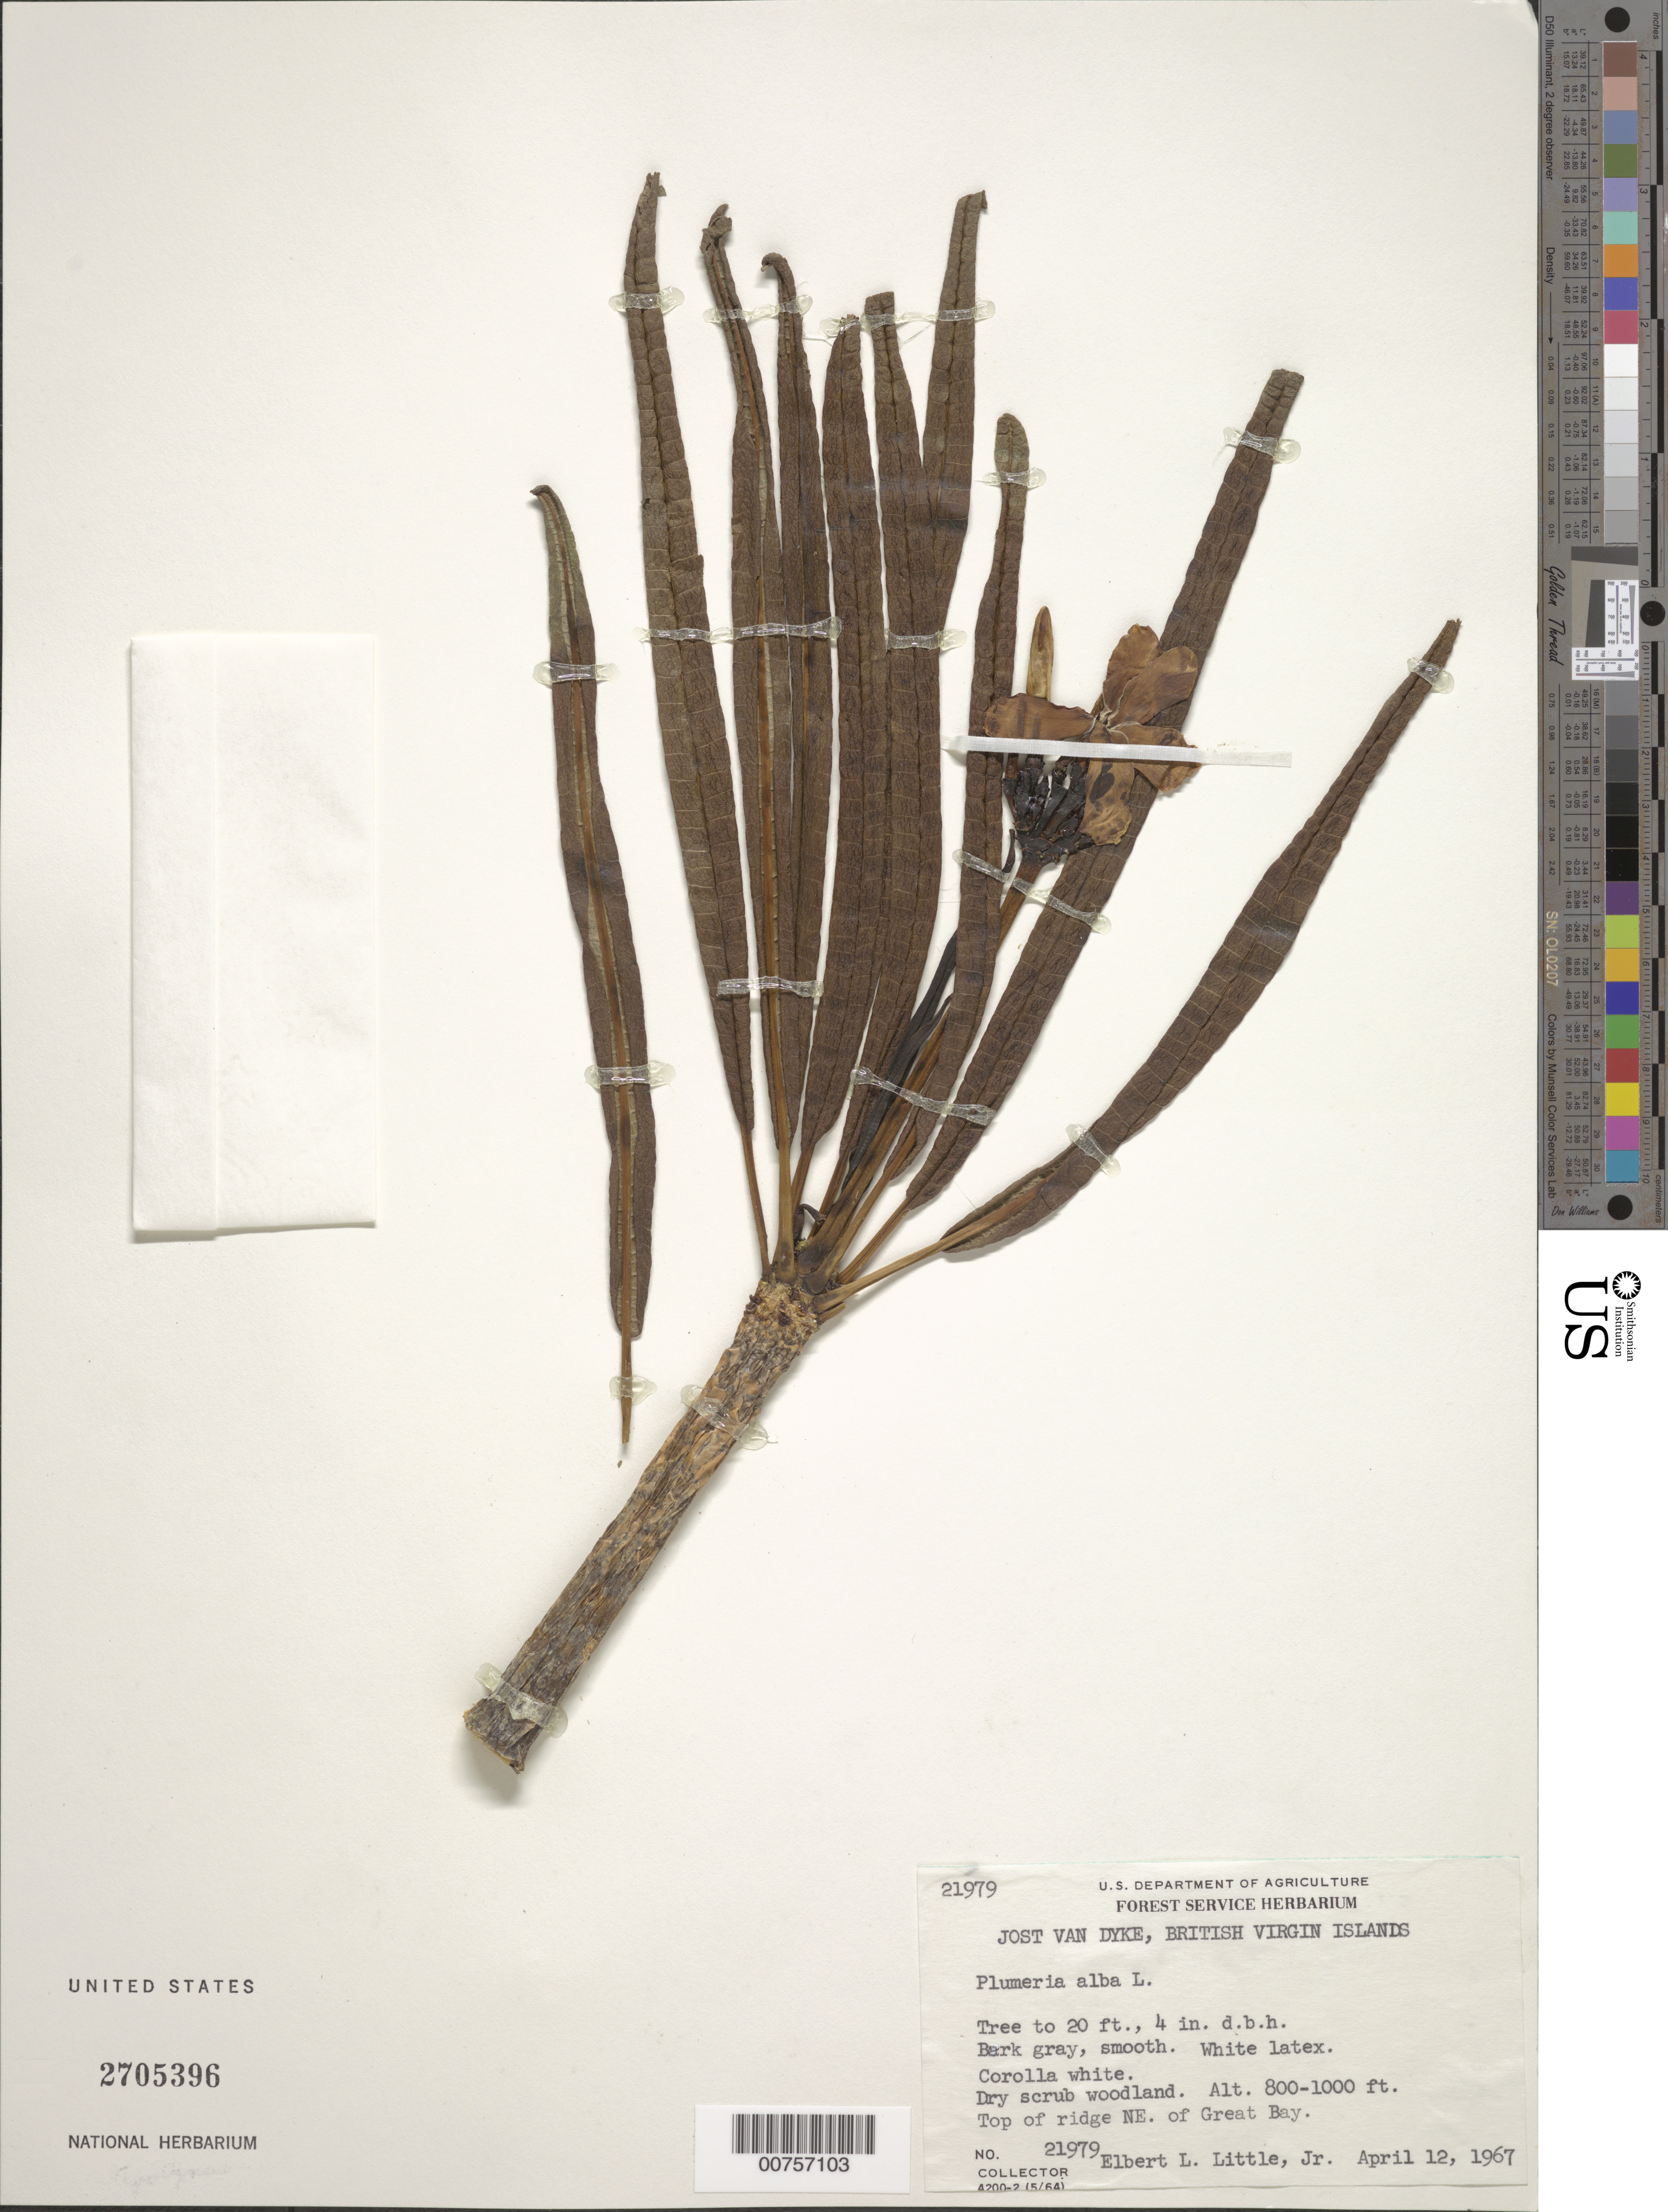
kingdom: Plantae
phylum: Tracheophyta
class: Magnoliopsida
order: Gentianales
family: Apocynaceae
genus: Plumeria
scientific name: Plumeria alba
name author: L.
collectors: E. L. Little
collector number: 21979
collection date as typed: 12 Apr 1967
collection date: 1967-04-12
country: British Virgin Islands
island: Jost Van Dyke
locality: Top of ridge NE of Great Bay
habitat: Dry scrub woodland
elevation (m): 244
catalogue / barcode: US 2705396